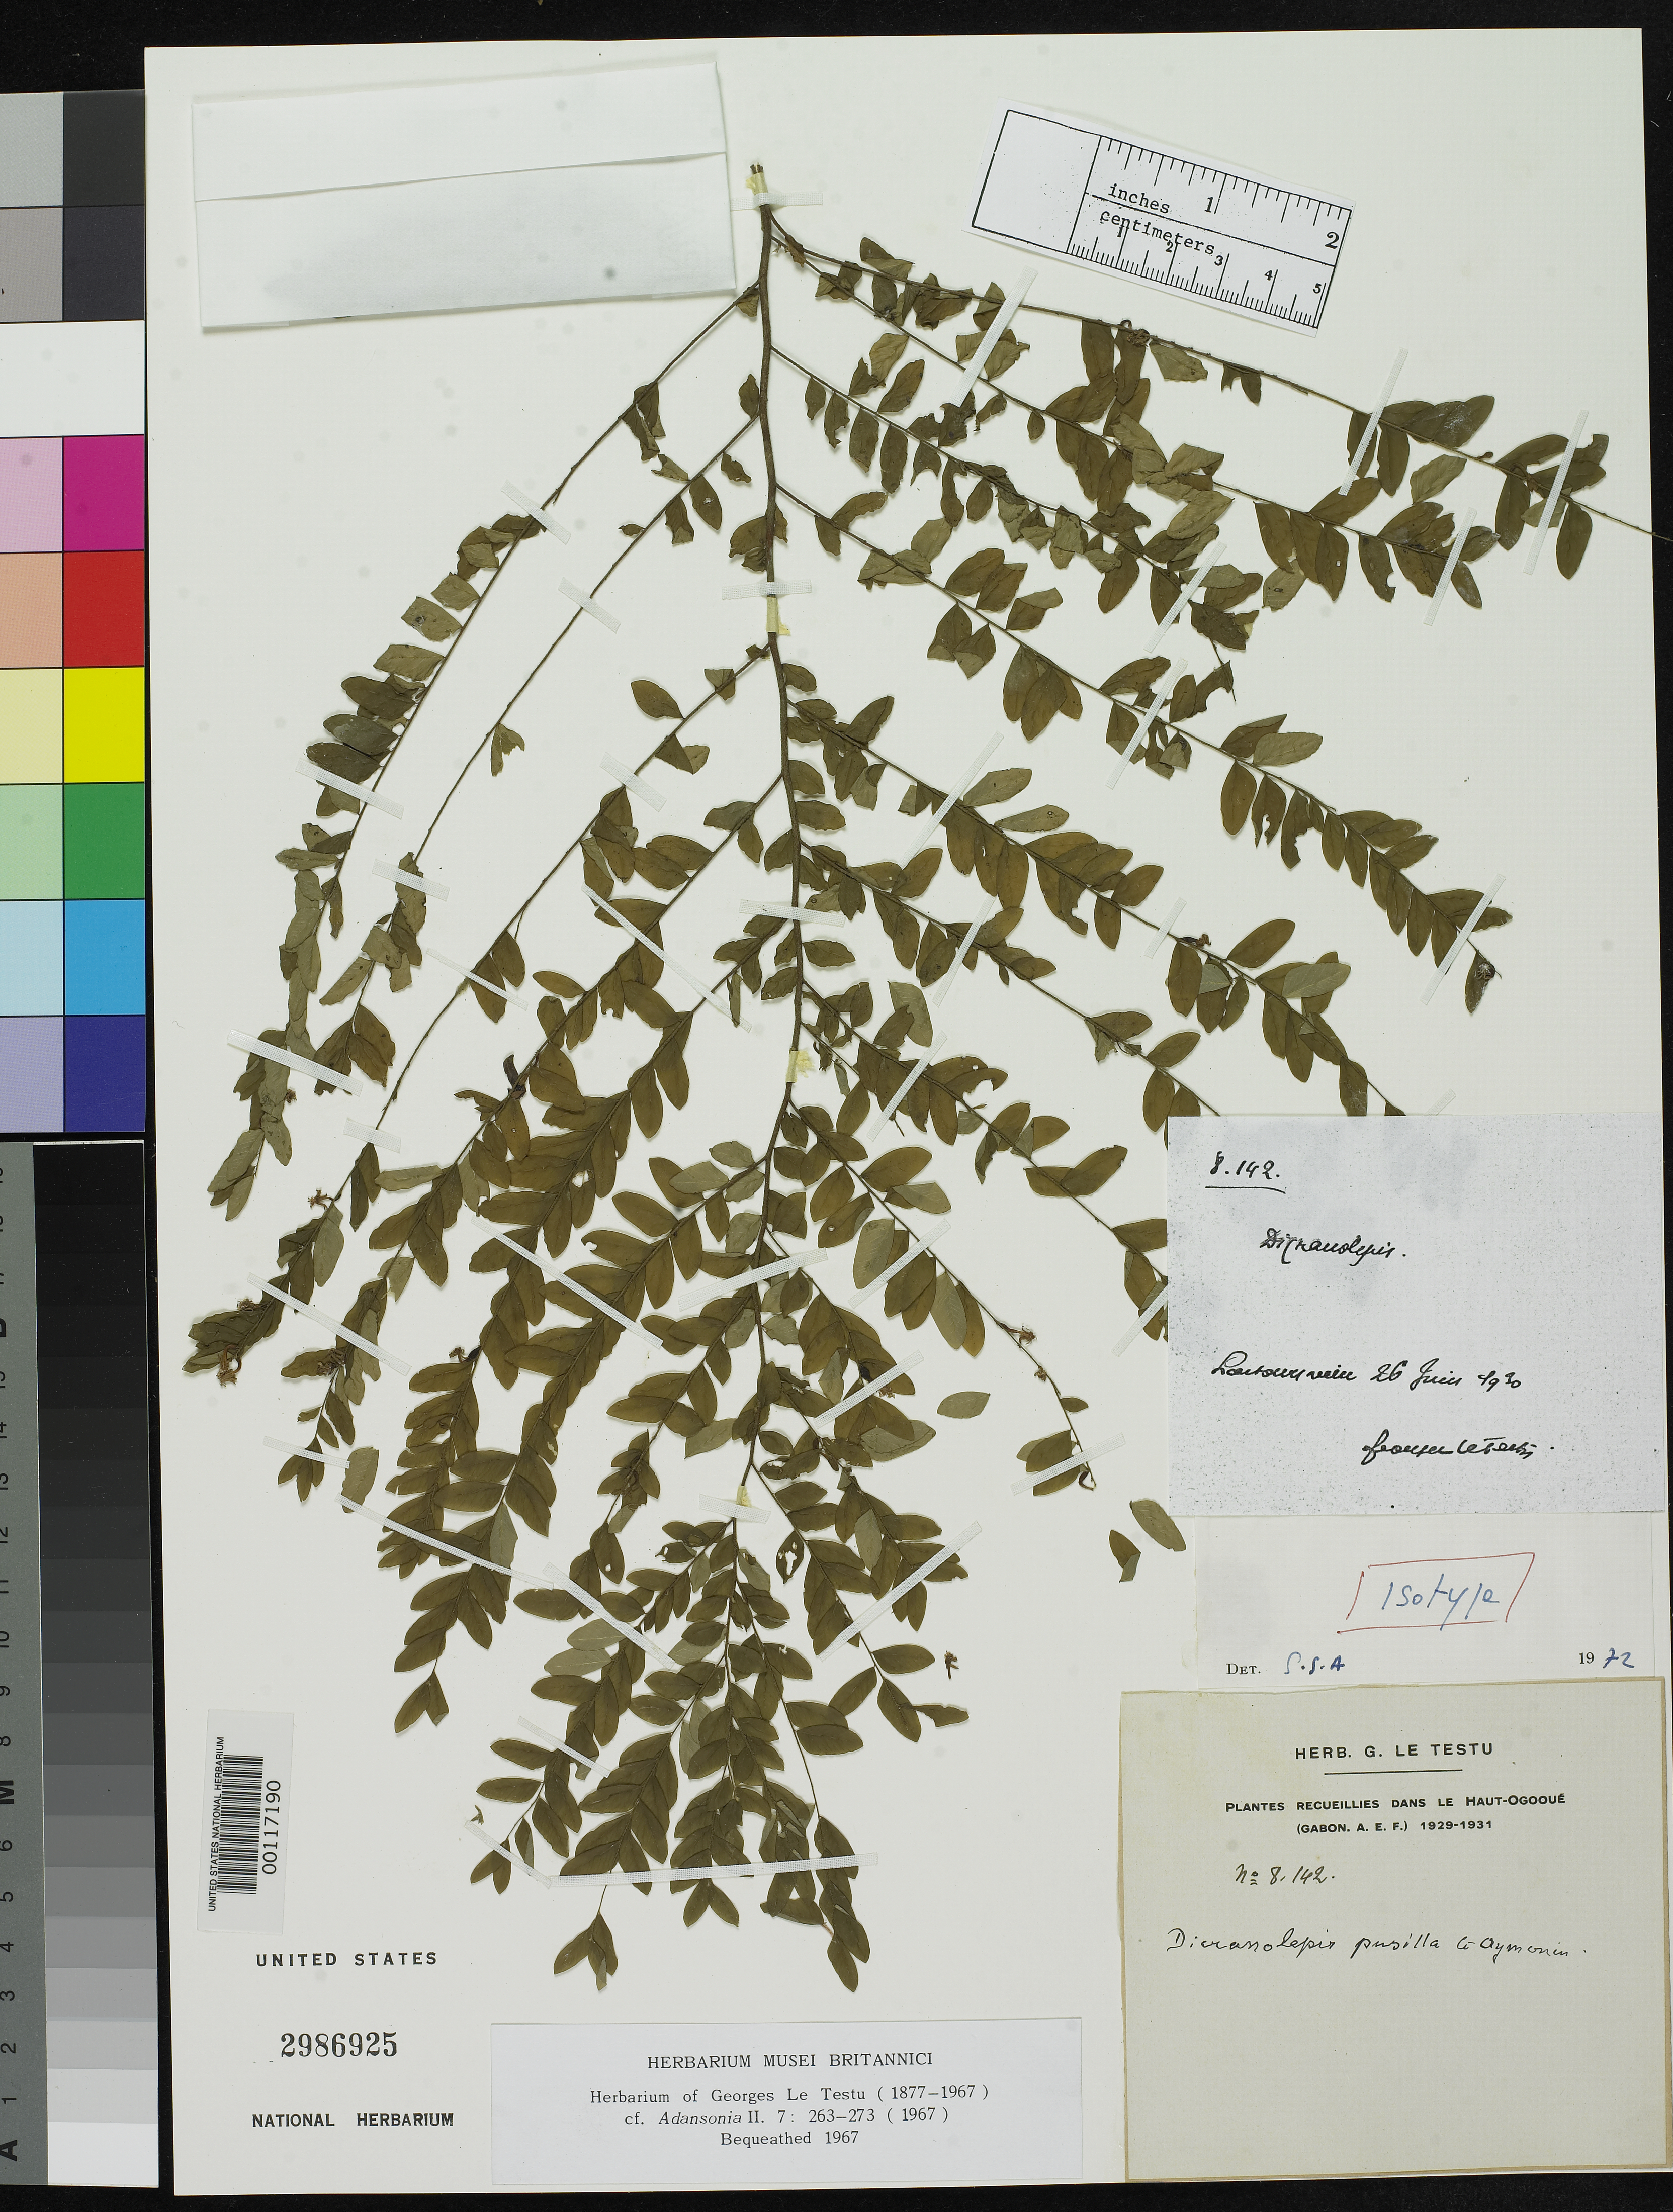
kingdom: Plantae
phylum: Tracheophyta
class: Magnoliopsida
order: Malvales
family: Thymelaeaceae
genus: Dicranolepis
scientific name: Dicranolepis pusilla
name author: Aymonin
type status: Isotype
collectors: G. Le Testu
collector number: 8.142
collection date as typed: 1930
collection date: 1930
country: Gabon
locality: Lastoursville.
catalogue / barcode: US 2986925